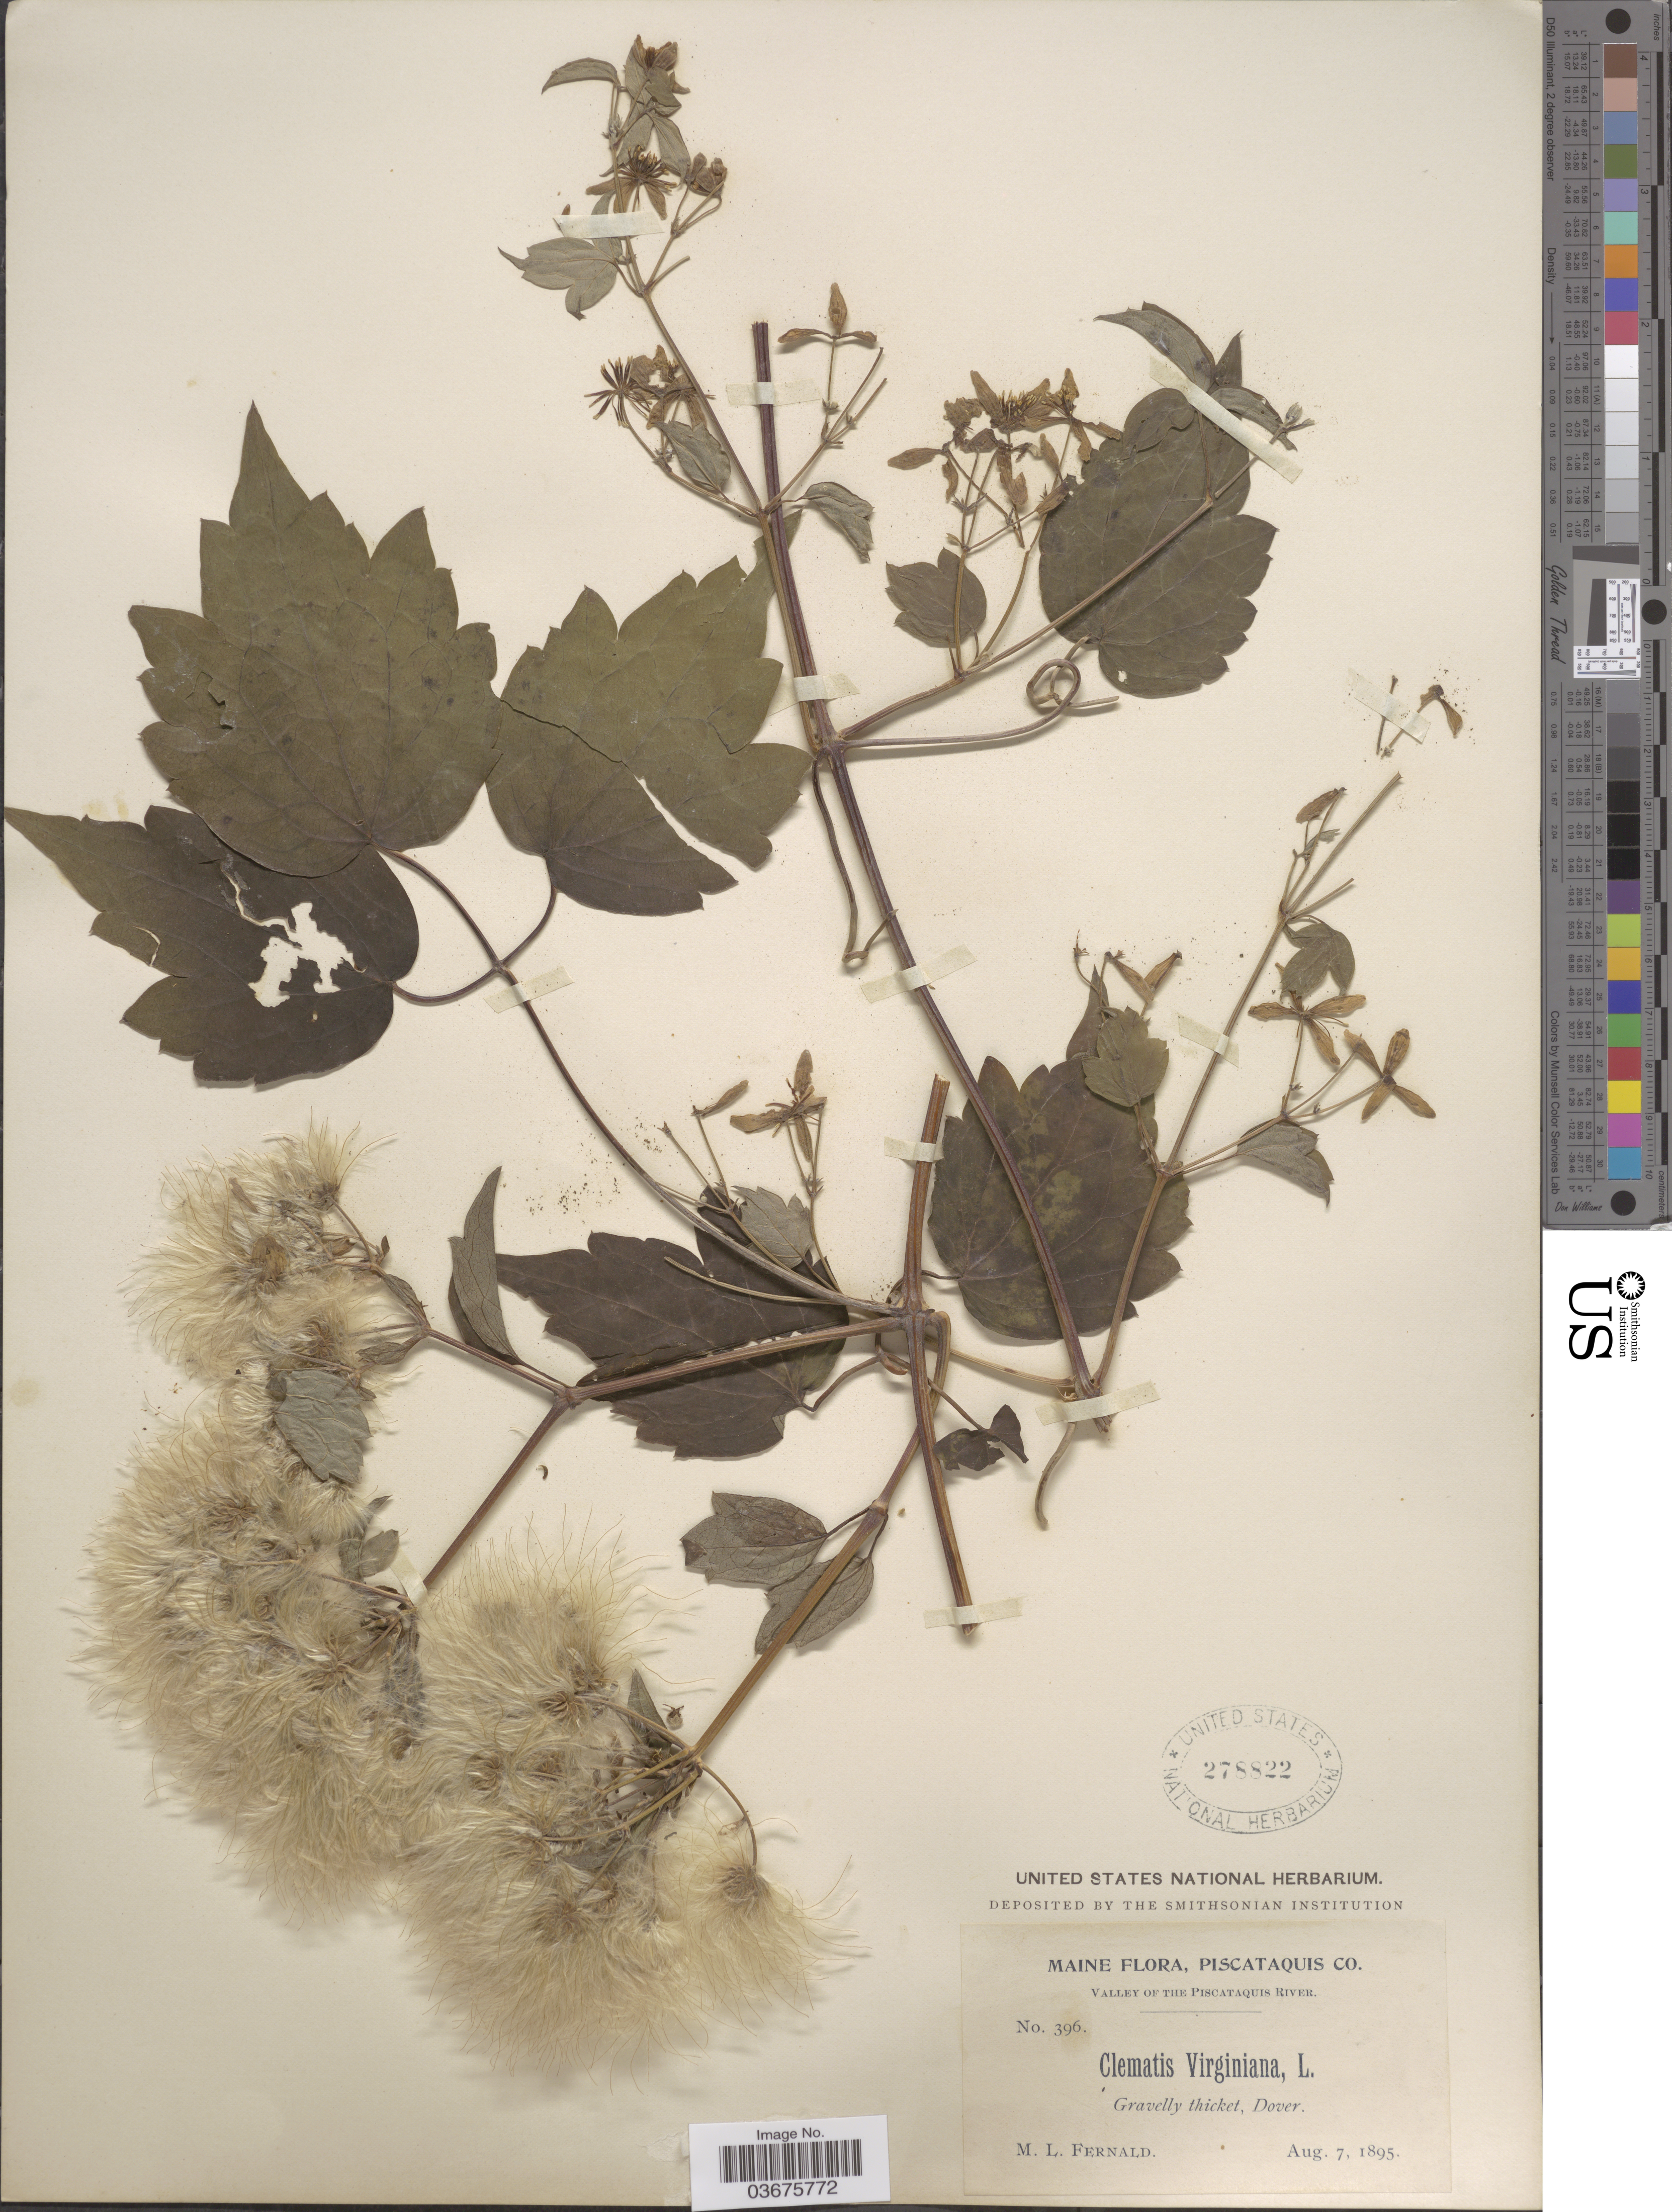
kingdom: Plantae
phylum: Tracheophyta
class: Magnoliopsida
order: Ranunculales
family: Ranunculaceae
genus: Clematis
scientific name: Clematis virginiana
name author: L.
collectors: M. L. Fernald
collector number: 396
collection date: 1895-08-07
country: United States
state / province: Maine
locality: Piscataquis Co. Valley of the Piscataquis River. Gravelly thicket, Dover.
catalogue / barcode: US 278822